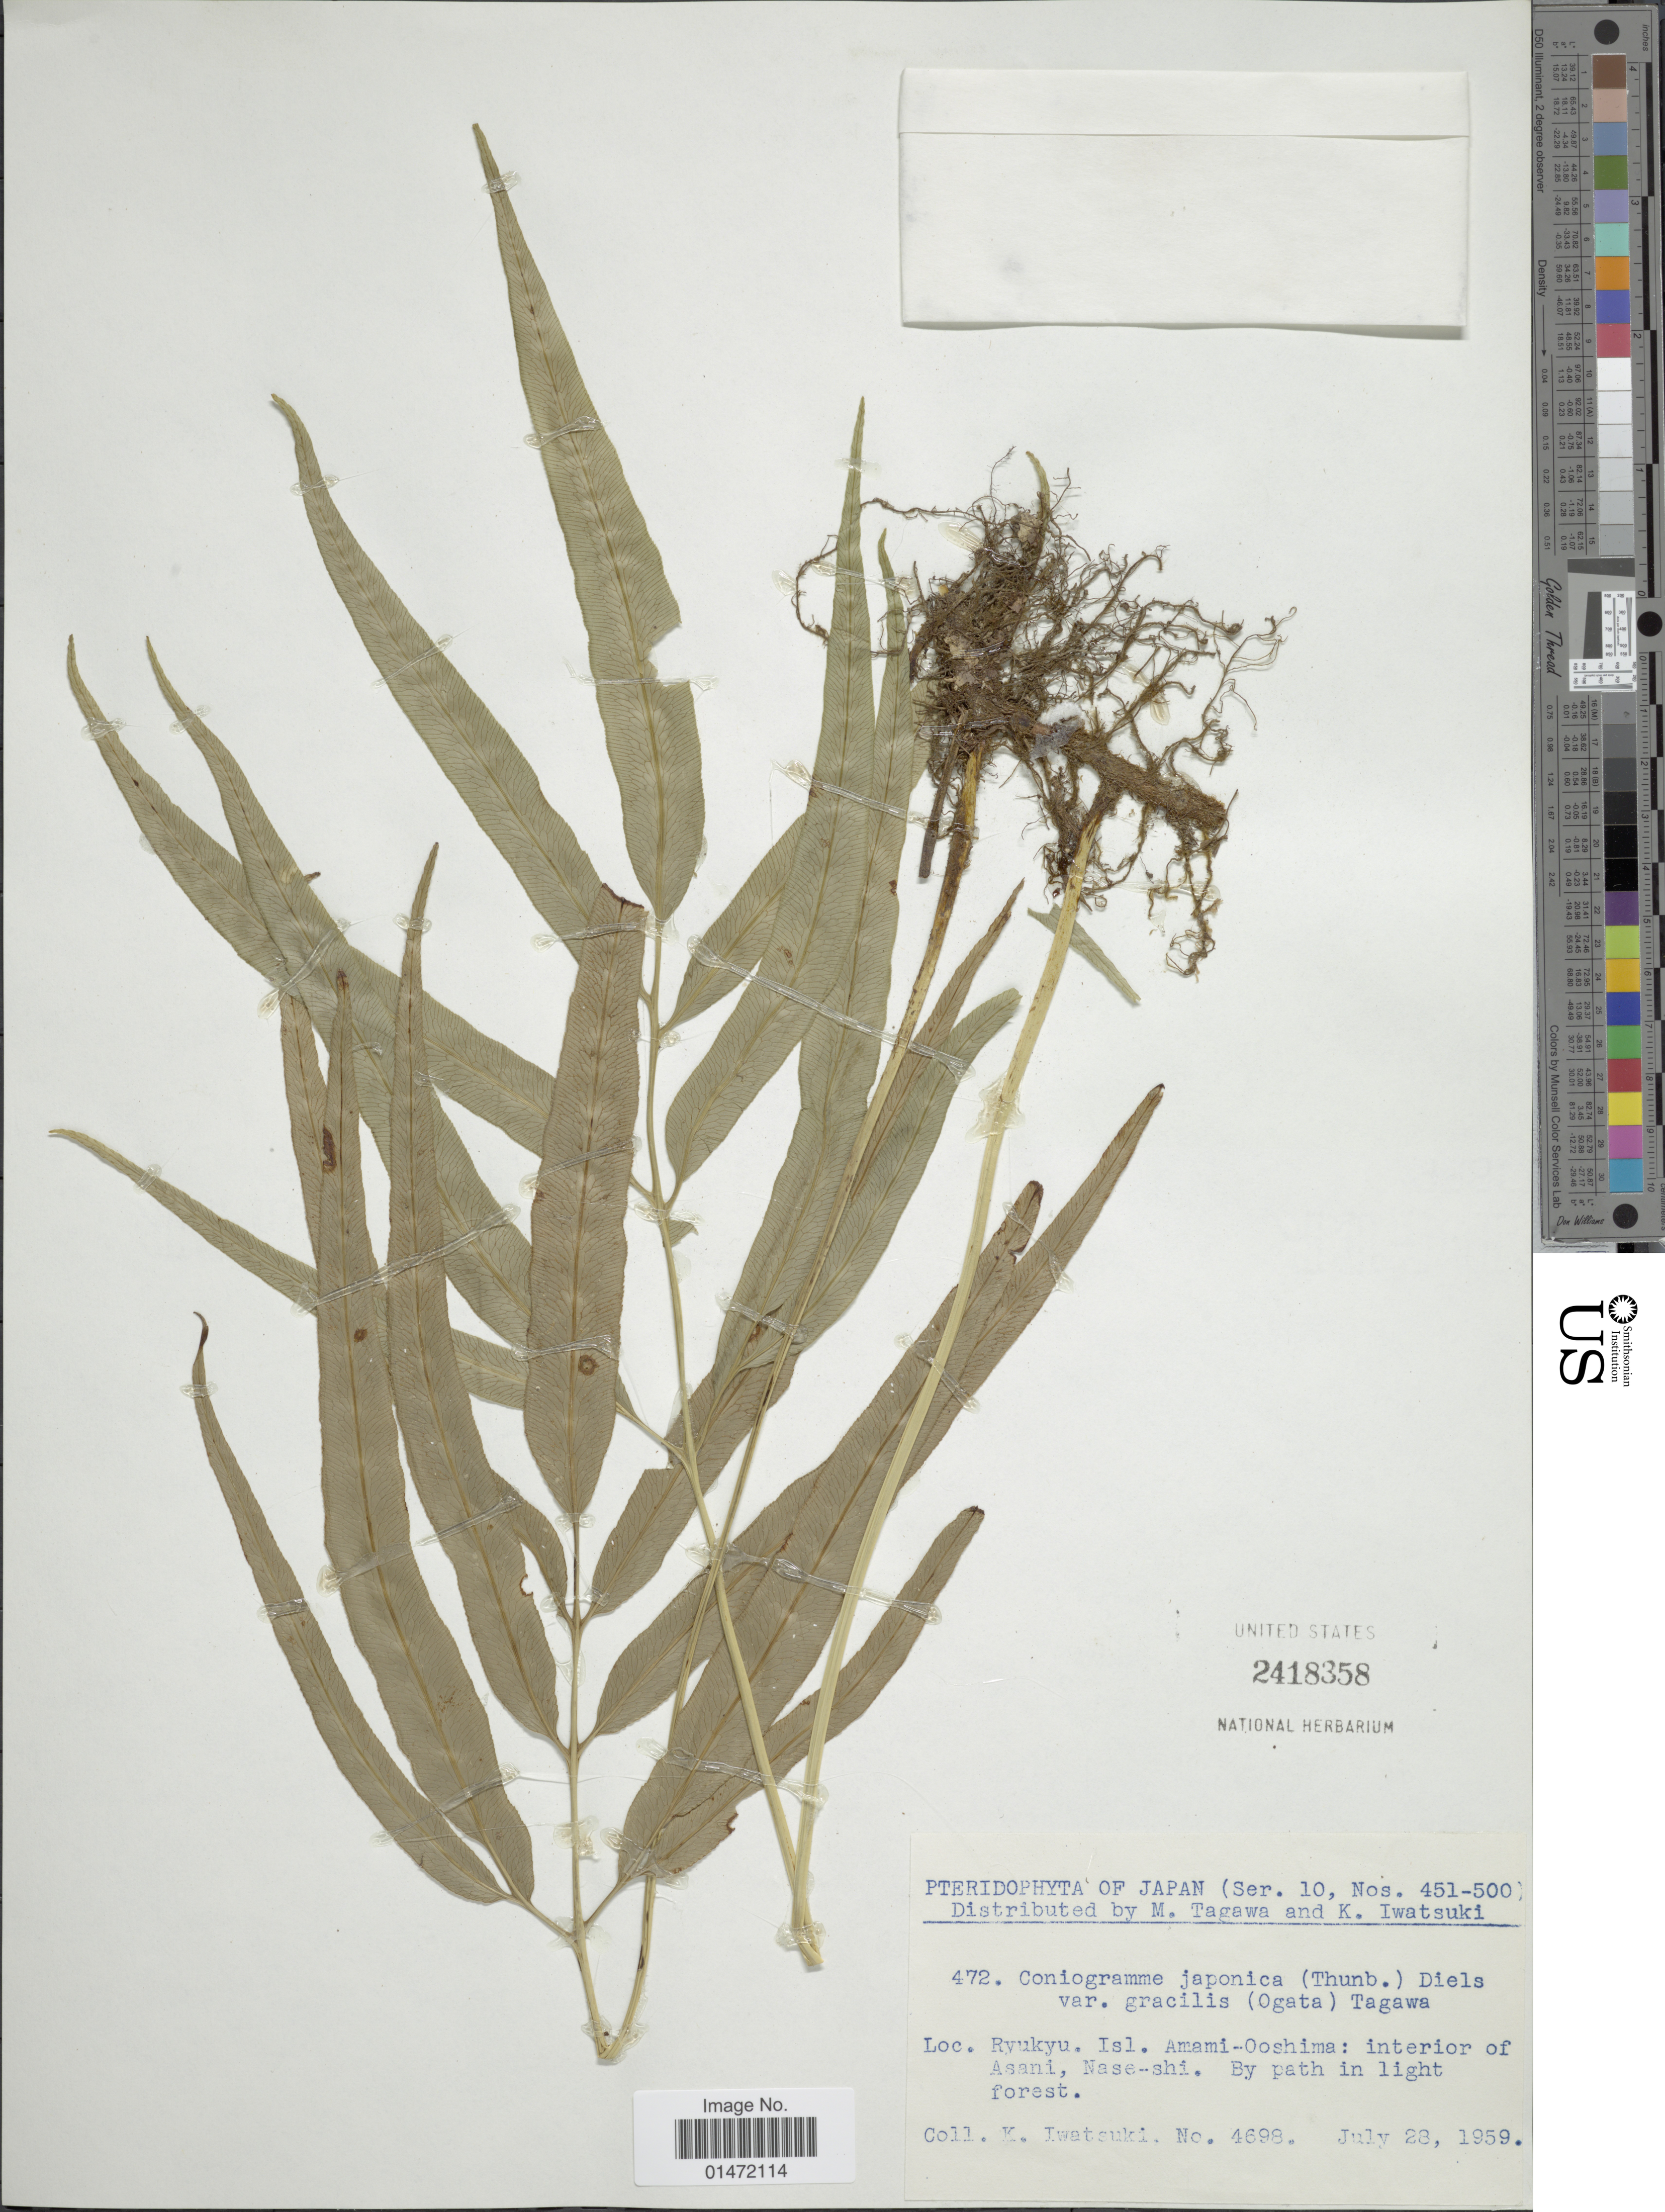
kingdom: Plantae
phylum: Tracheophyta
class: Polypodiopsida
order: Polypodiales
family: Pteridaceae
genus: Coniogramme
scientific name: Coniogramme japonica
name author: (Thunb. ex Murray) Diels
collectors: K. Iwatsuki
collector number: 4698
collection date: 1959-07-28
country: Japan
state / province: Kagosima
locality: Ryukyu, Isl. Amami-Ooshima: interior of Asani, Nase-shi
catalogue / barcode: US 2418358